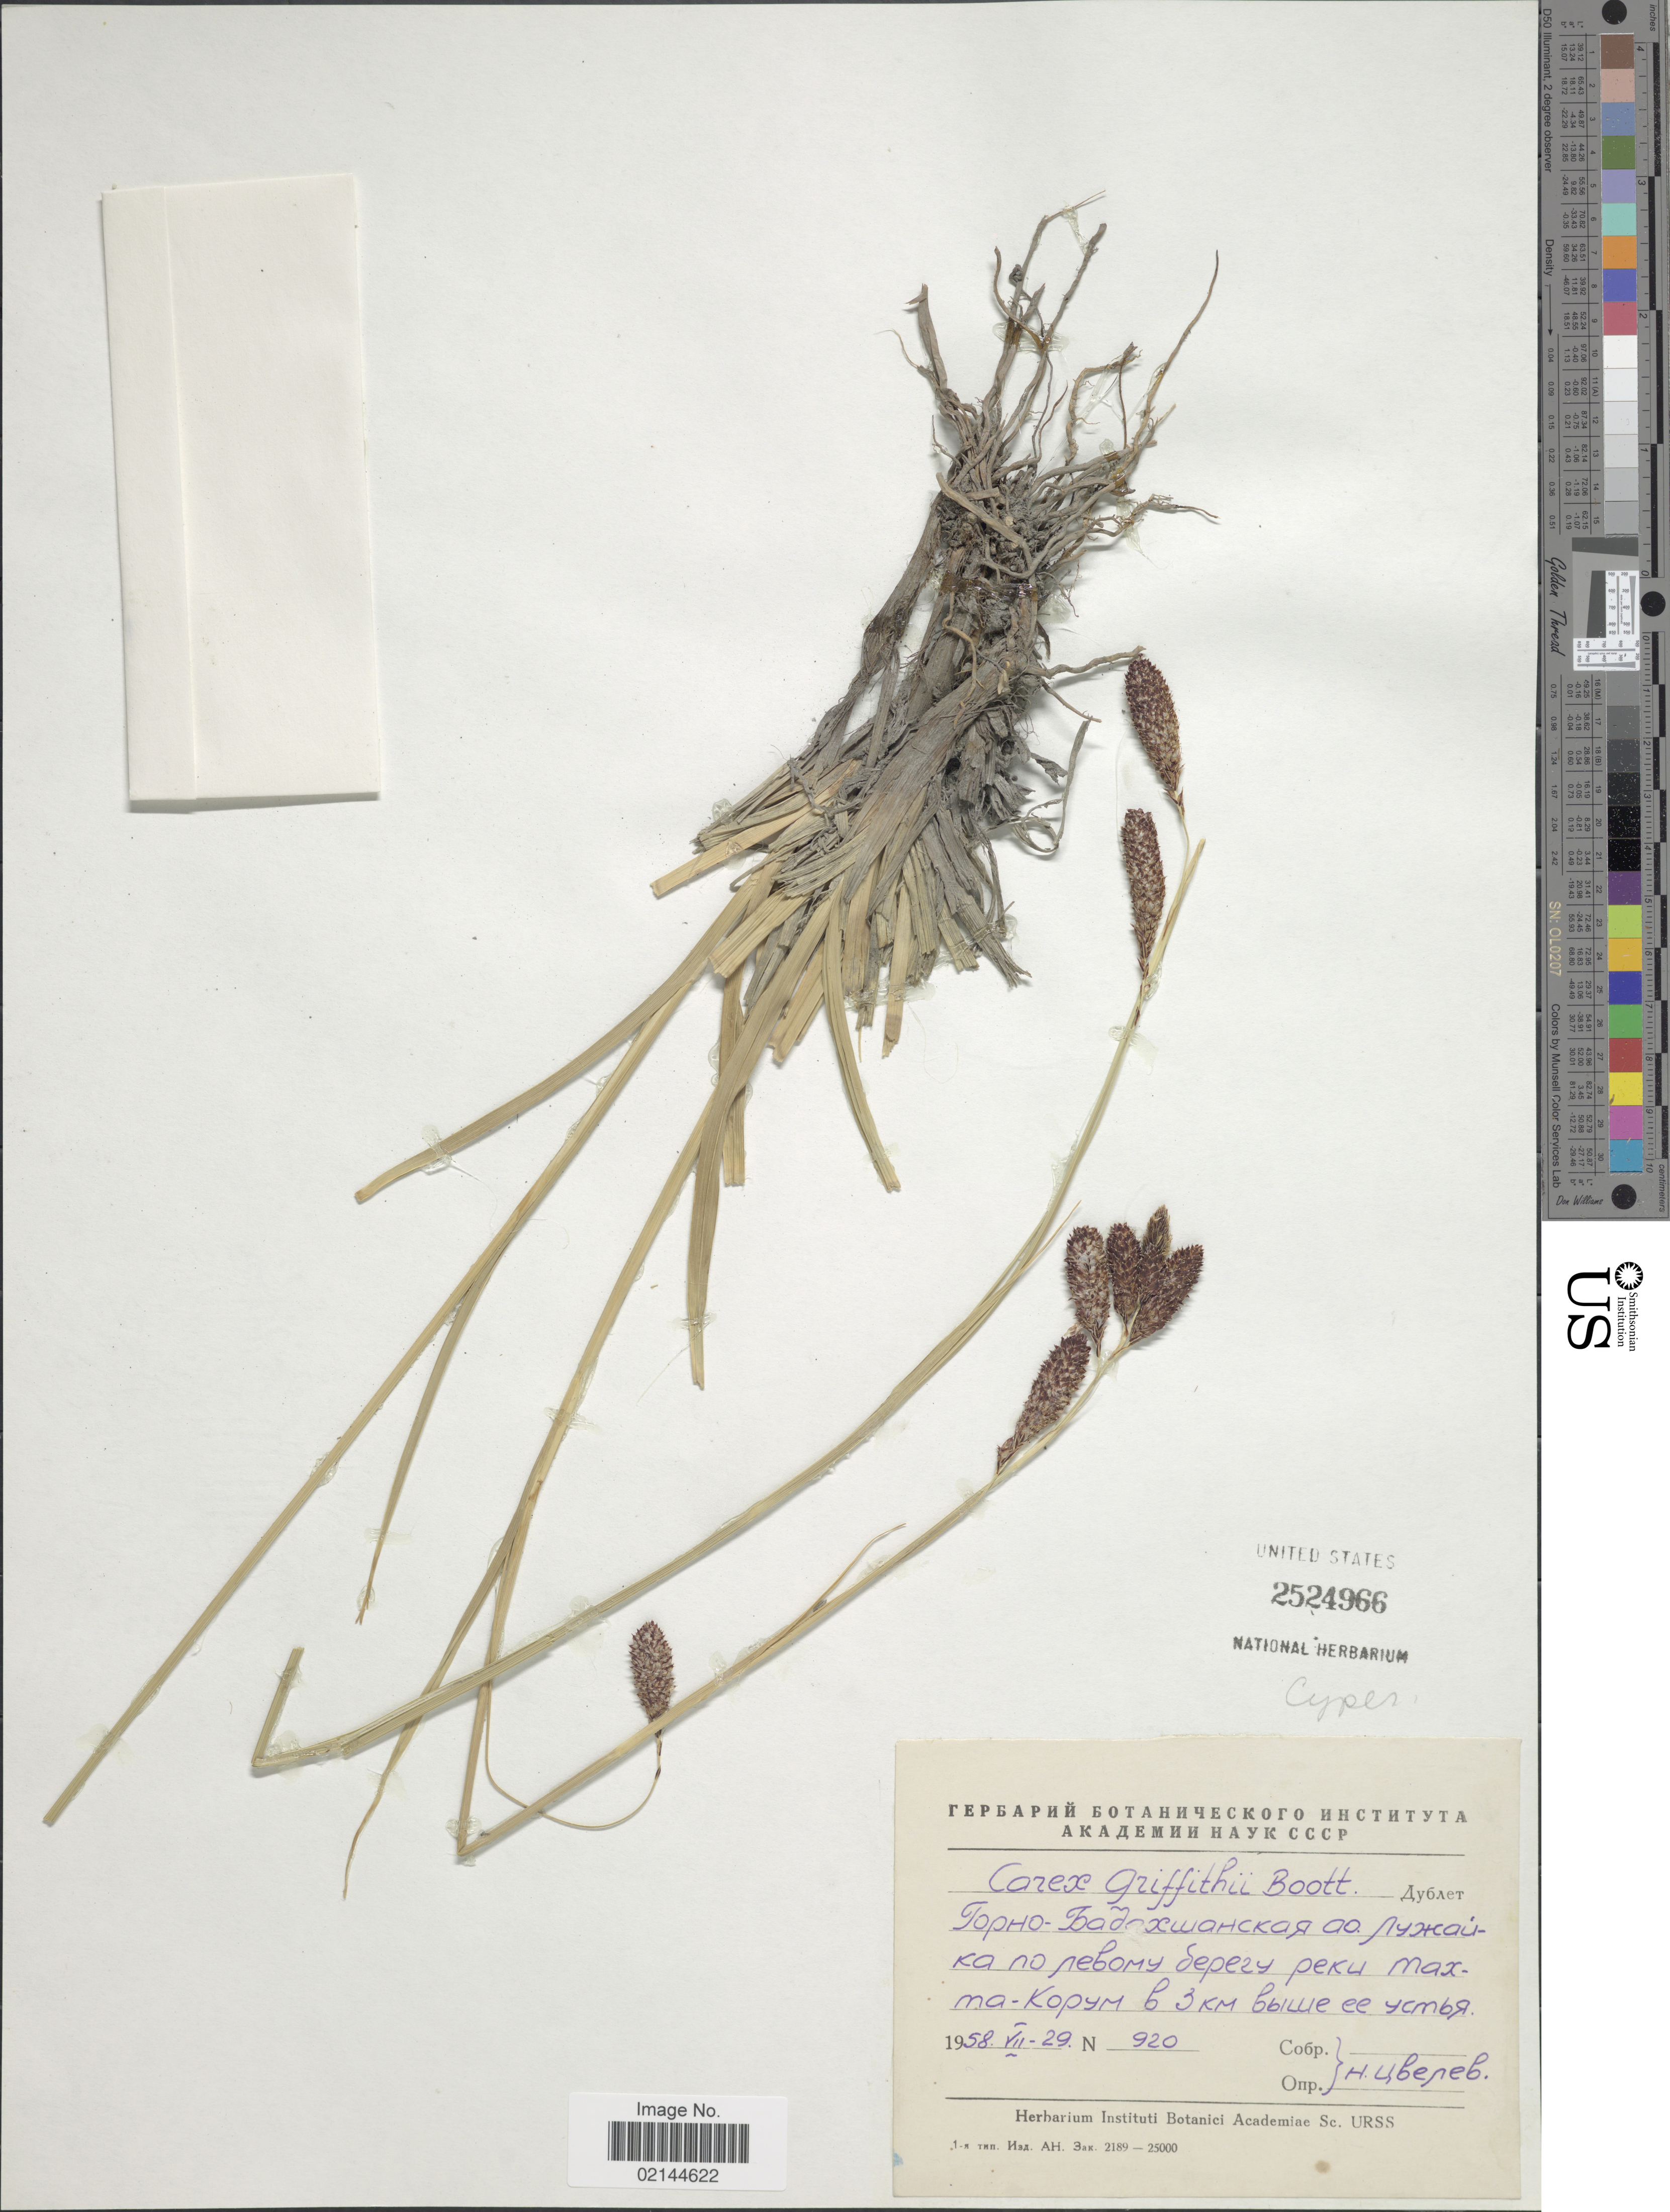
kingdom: Plantae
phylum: Tracheophyta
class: Liliopsida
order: Poales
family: Cyperaceae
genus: Carex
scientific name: Carex nivalis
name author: Boott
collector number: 920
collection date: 1958-07-29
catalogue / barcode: US 2524966